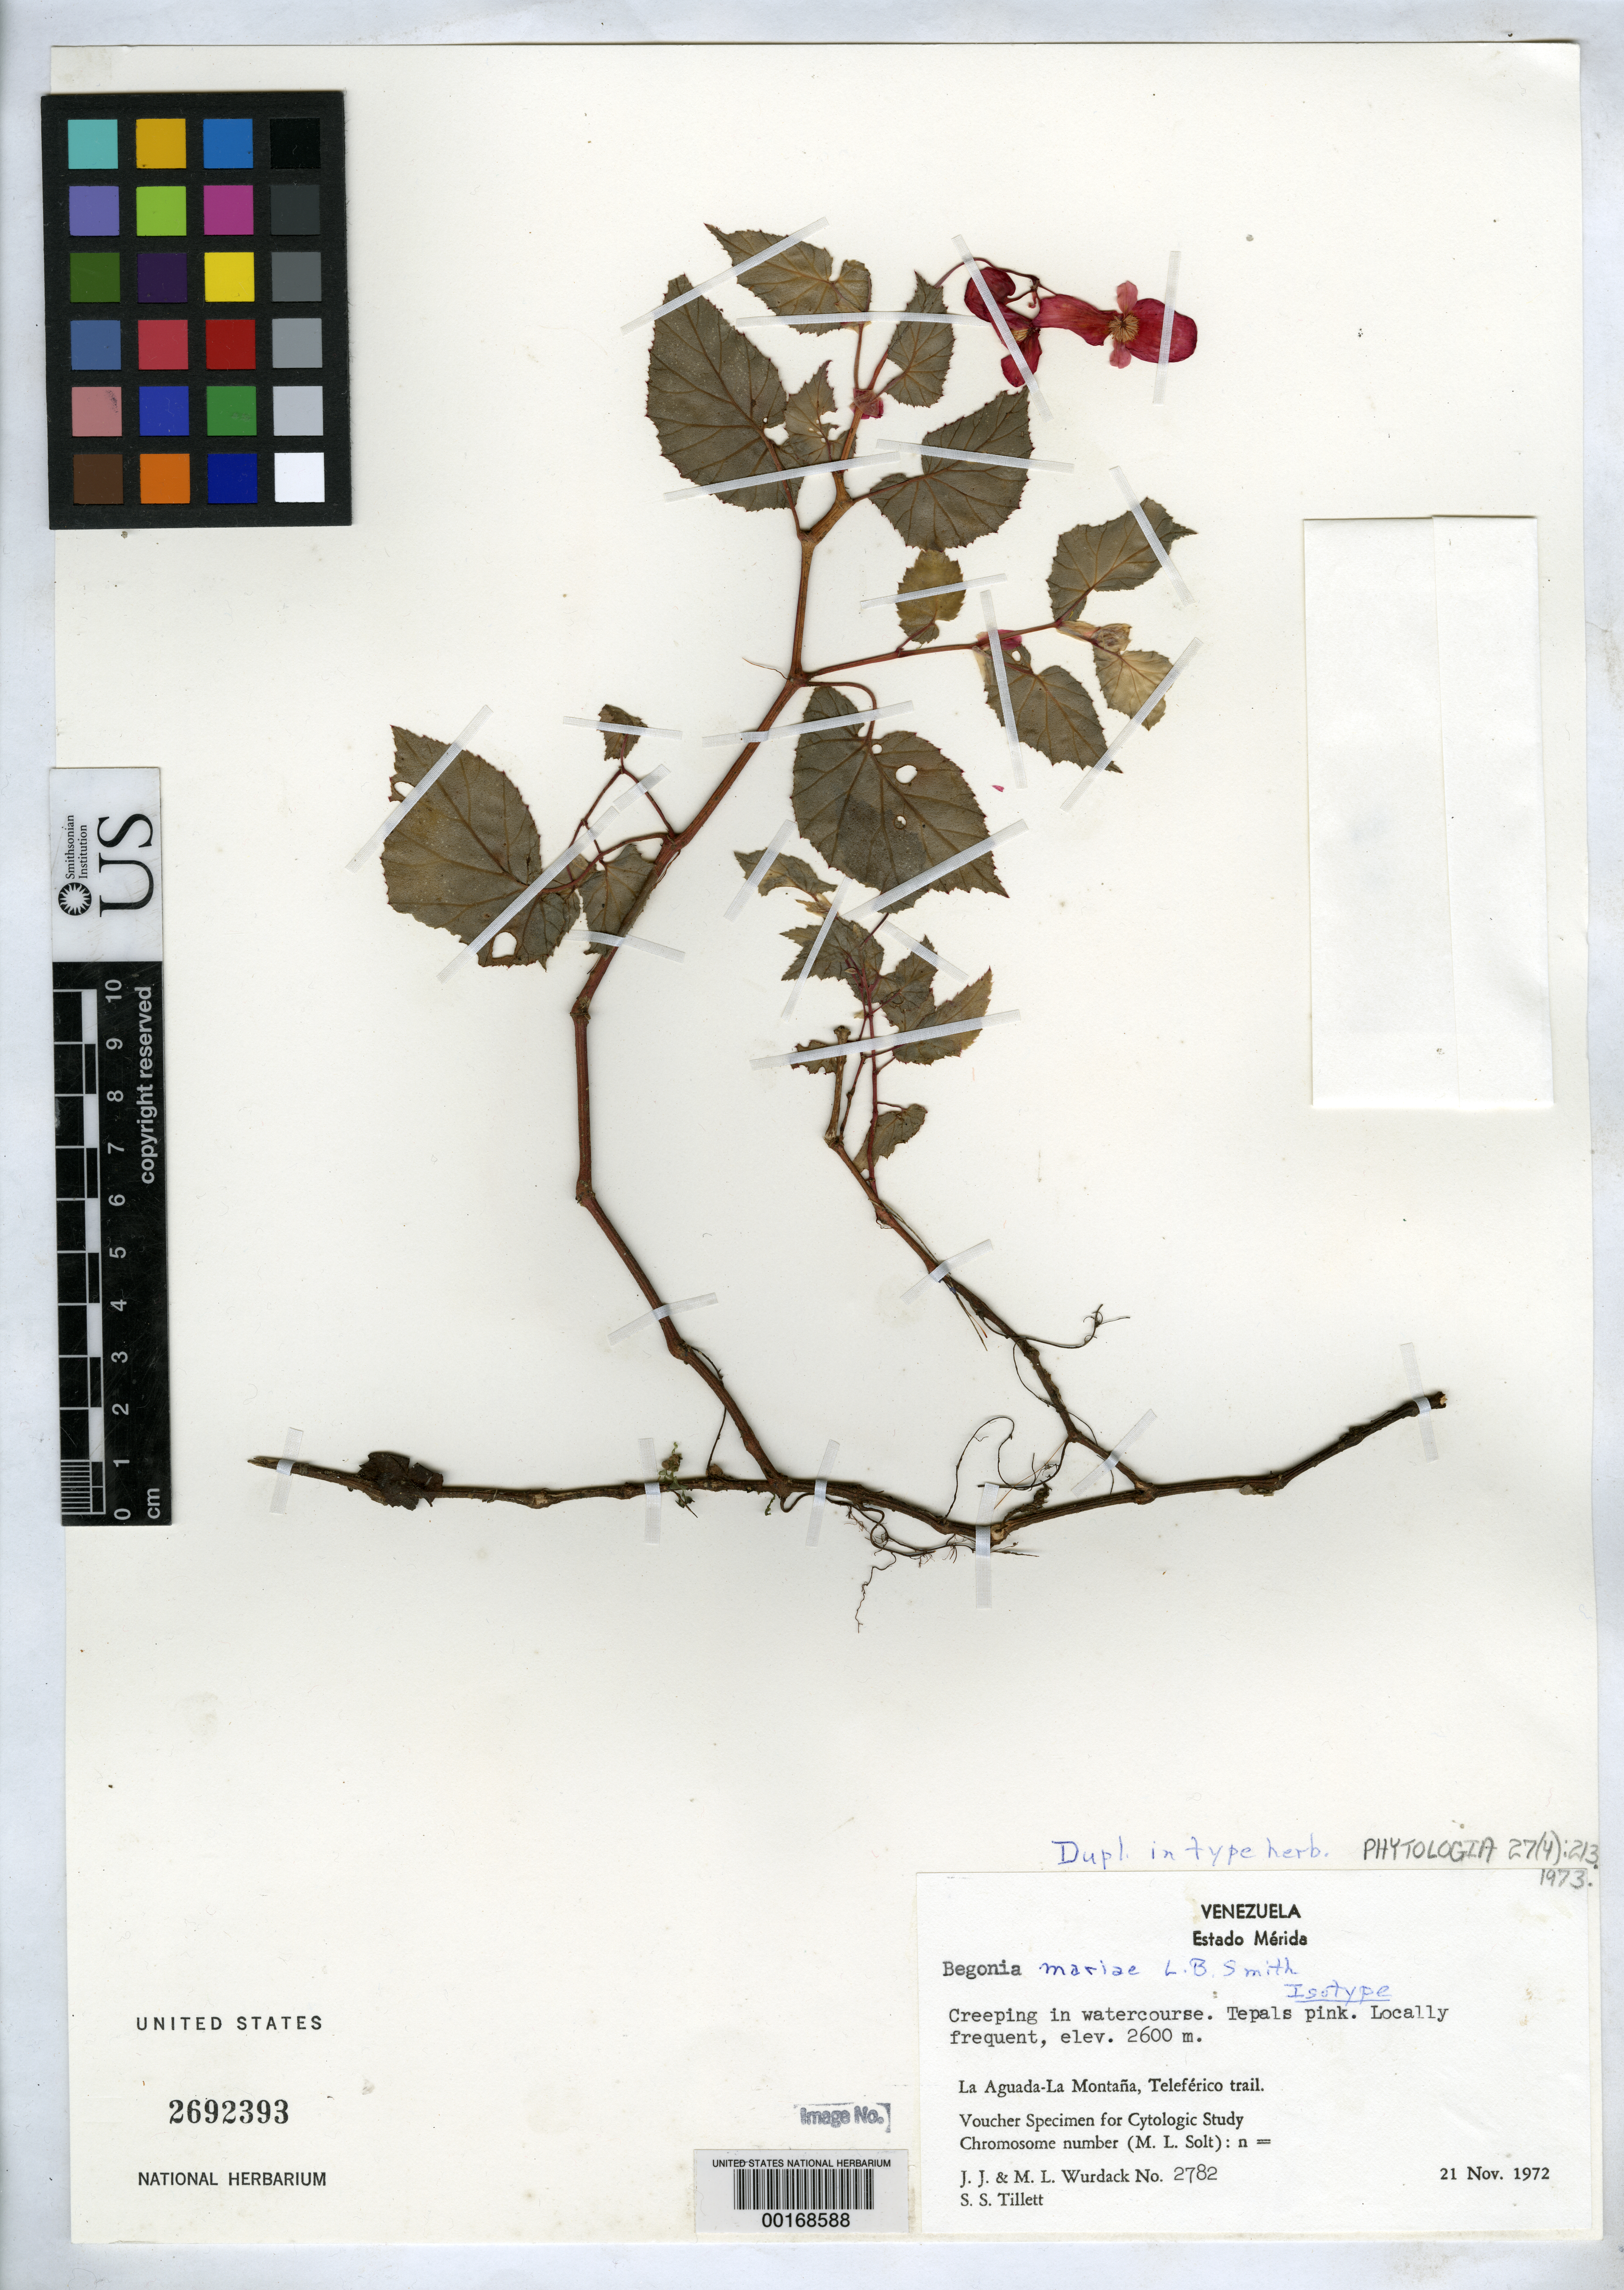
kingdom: Plantae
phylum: Tracheophyta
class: Magnoliopsida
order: Cucurbitales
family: Begoniaceae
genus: Begonia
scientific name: Begonia mariae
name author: L.B. Sm.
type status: Isotype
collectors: J. J. Wurdack et al.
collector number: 2782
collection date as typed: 21 Nov 1972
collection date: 1972-11-21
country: Venezuela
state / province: Mérida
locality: La Aguada - La Montaña, Teleférico trail.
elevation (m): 2600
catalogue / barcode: US 2692393